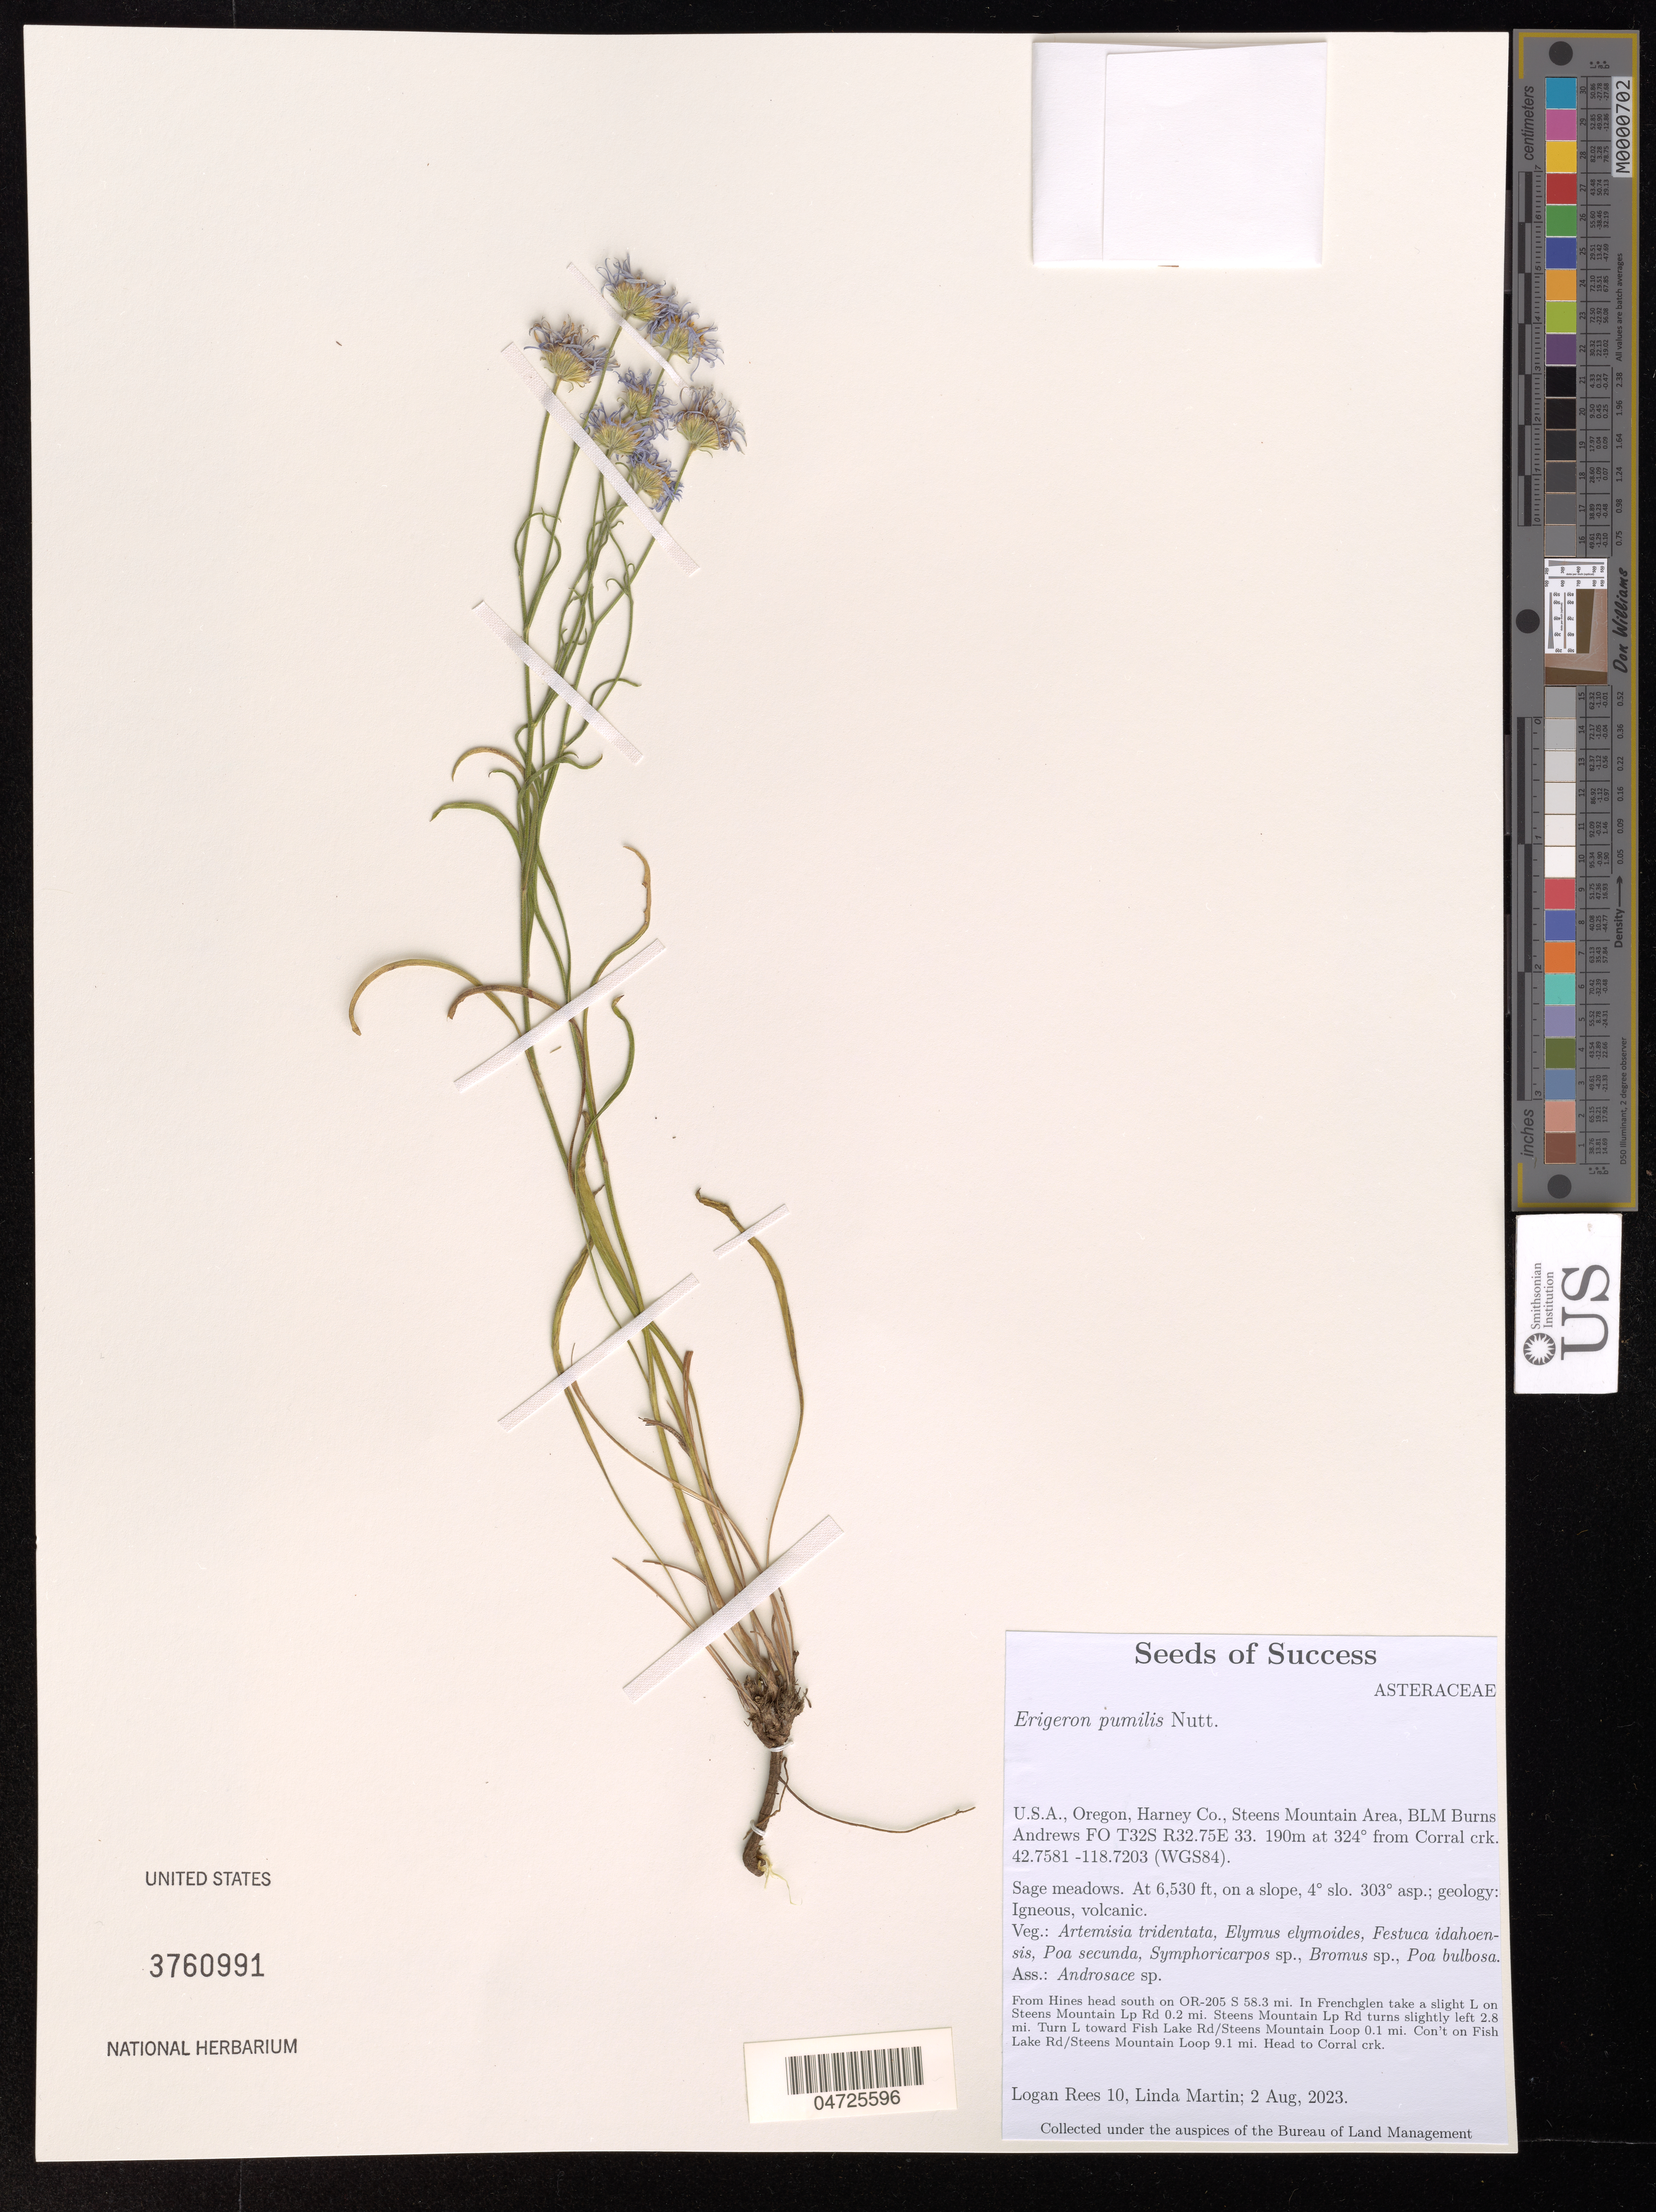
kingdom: Plantae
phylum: Tracheophyta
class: Magnoliopsida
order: Asterales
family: Asteraceae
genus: Erigeron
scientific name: Erigeron pumilus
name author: Nutt.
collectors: L. Rees & L. Martin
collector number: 10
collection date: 2023-08-02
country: United States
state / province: Oregon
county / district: Harney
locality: Harney Co., Steens Mountain Area, BLM Burn Andrews FO T32S R32.75E 33. 190m at 324º from Corral crk. (WGS84). From Hines head south on OR-205 S 58.3 mi. In Frenchglen take a slight L on Steens Mountain Lp Rd 0.2 mi. Steens Mountain Lp Rd turns slightly left 2.8 mi. Turn L toward Fish Lake Rd/Steens Mountain Loop 0.1 mi. Con't on Fish Lake Rd/Steens Mountain Loop 9.1 mi. Head to Corral crk.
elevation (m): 1990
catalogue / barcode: US 3760991